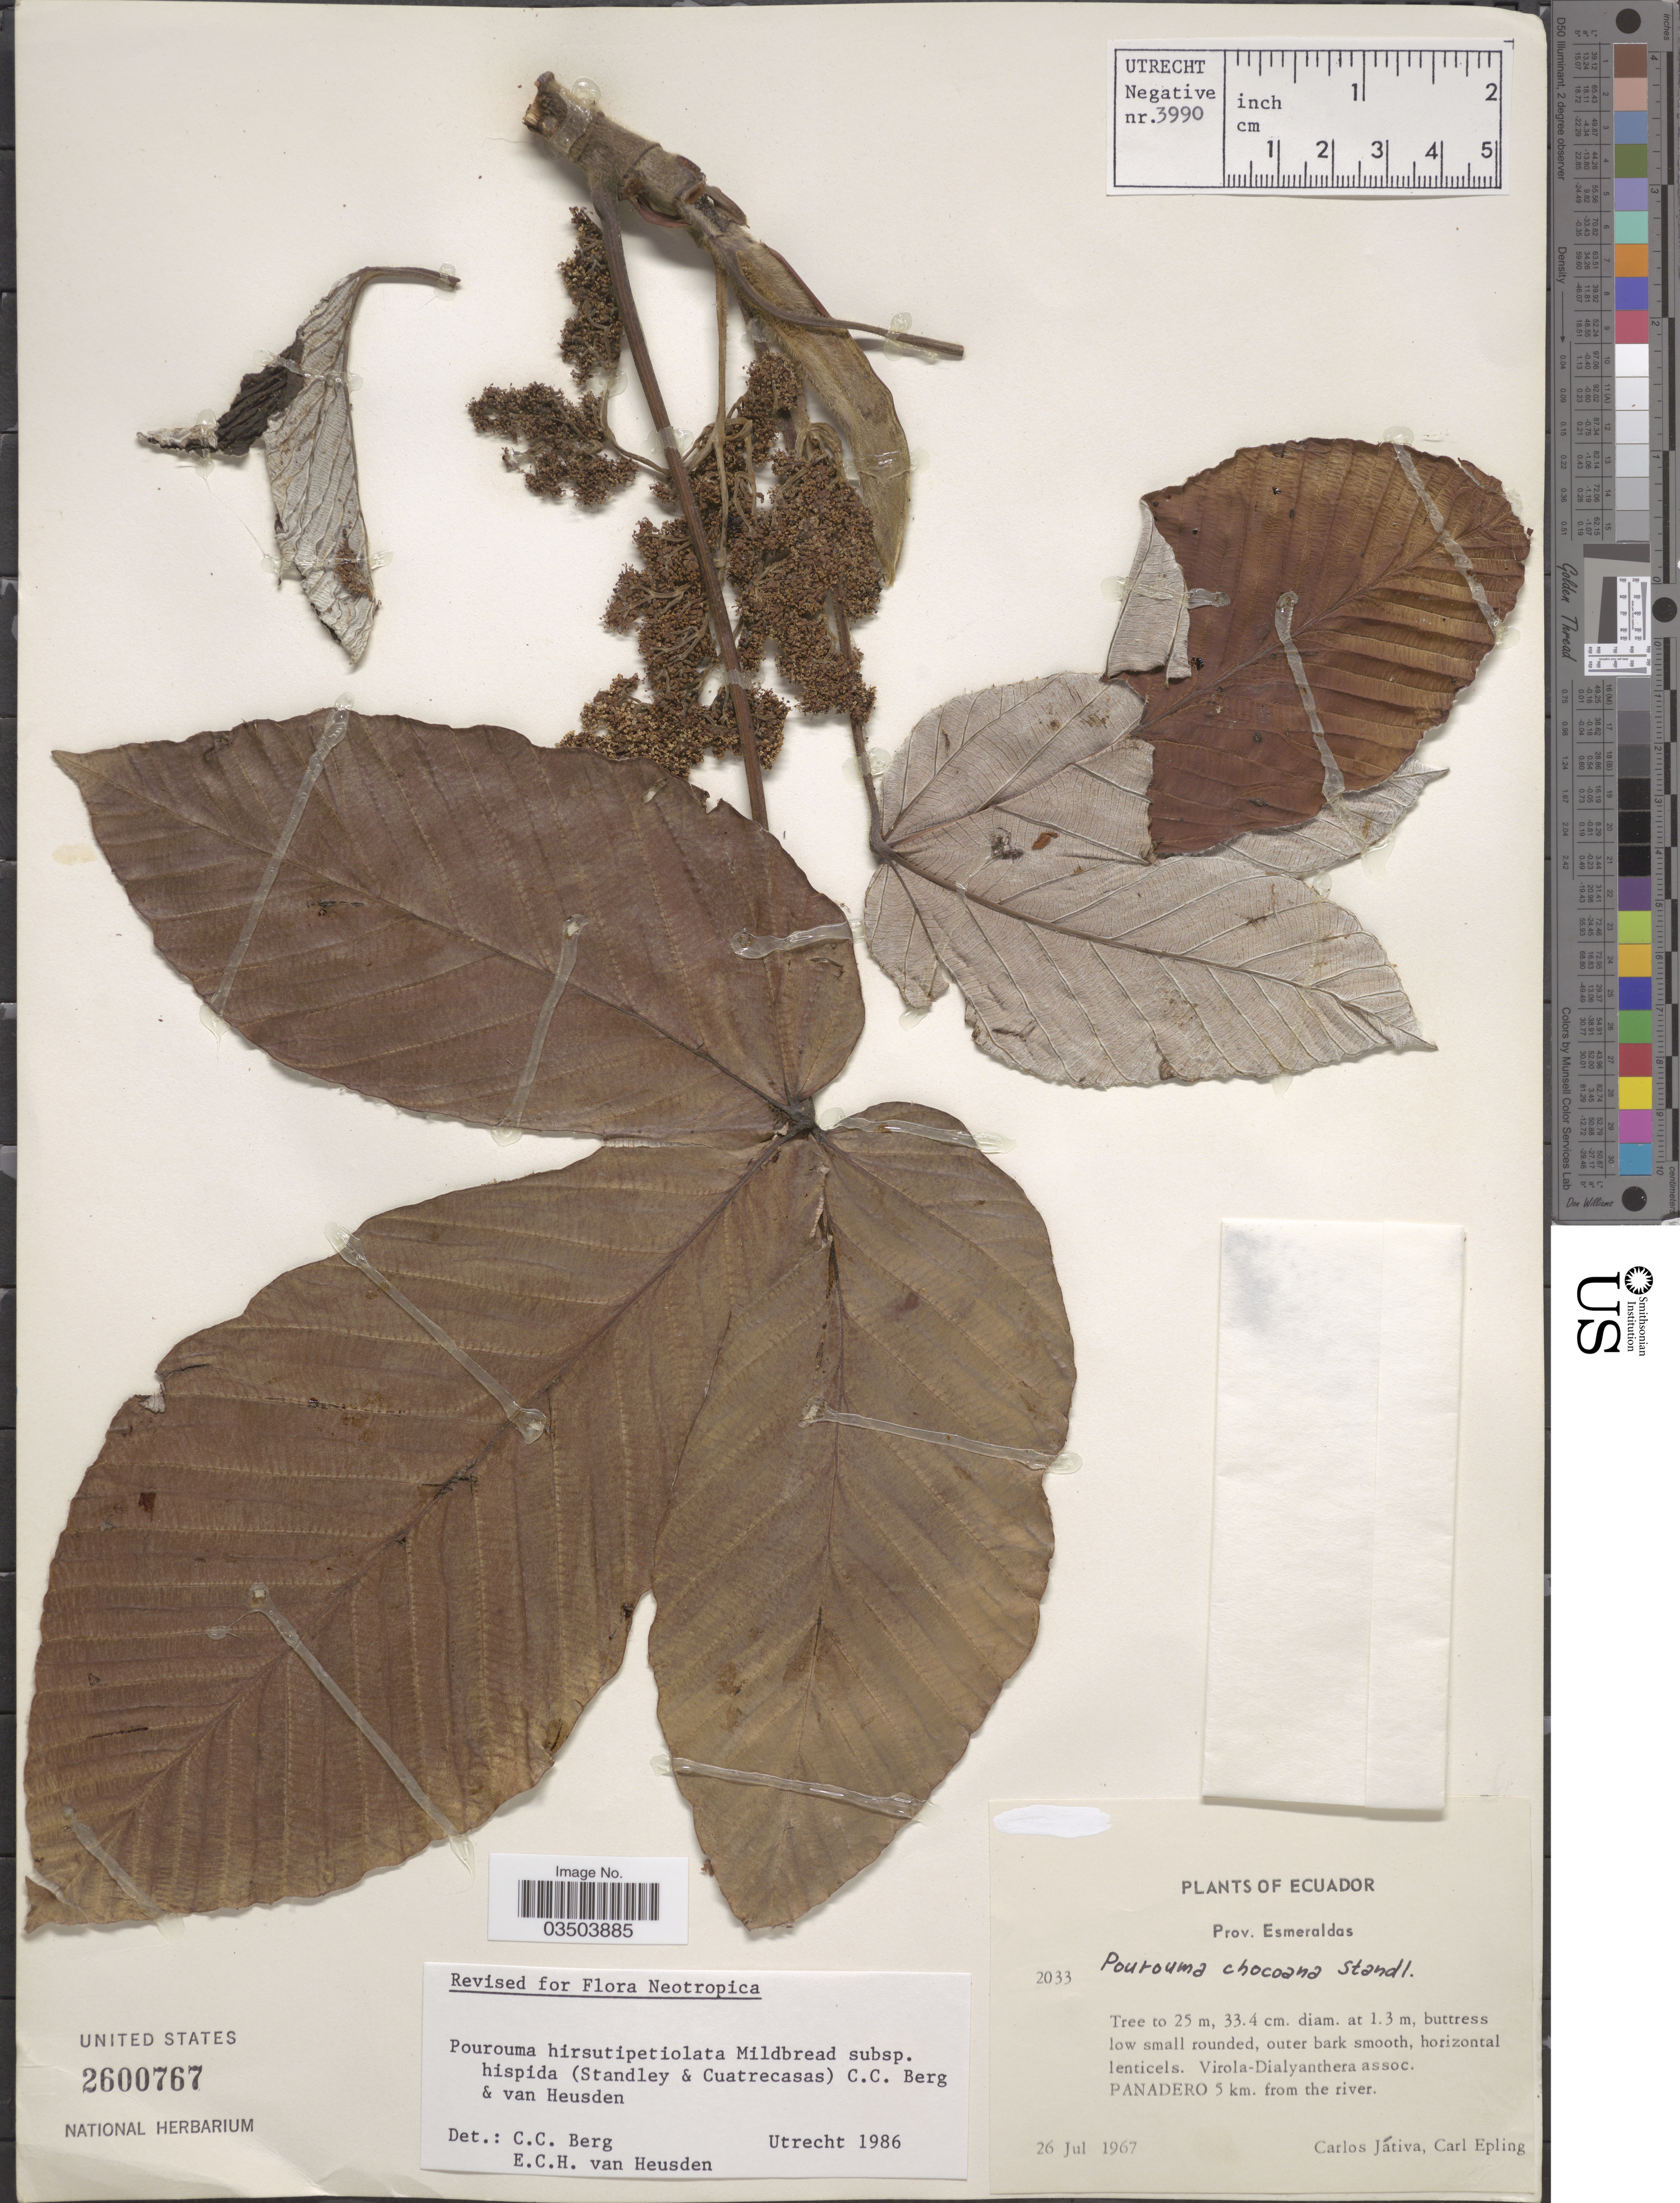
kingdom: Plantae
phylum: Tracheophyta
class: Magnoliopsida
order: Rosales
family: Urticaceae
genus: Pourouma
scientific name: Pourouma hirsutipetiolata subsp. hispida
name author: (Standl. & Cuatrec.) C.C. Berg & Heusden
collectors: C. D. Játiva & C. C. Epling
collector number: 2033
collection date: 1967-07-26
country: Ecuador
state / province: Esmeraldas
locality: Prov. Esmeraldas. Virola-Dialyanthera assoc., Panadero 5 km. from the river.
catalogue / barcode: US 2600767